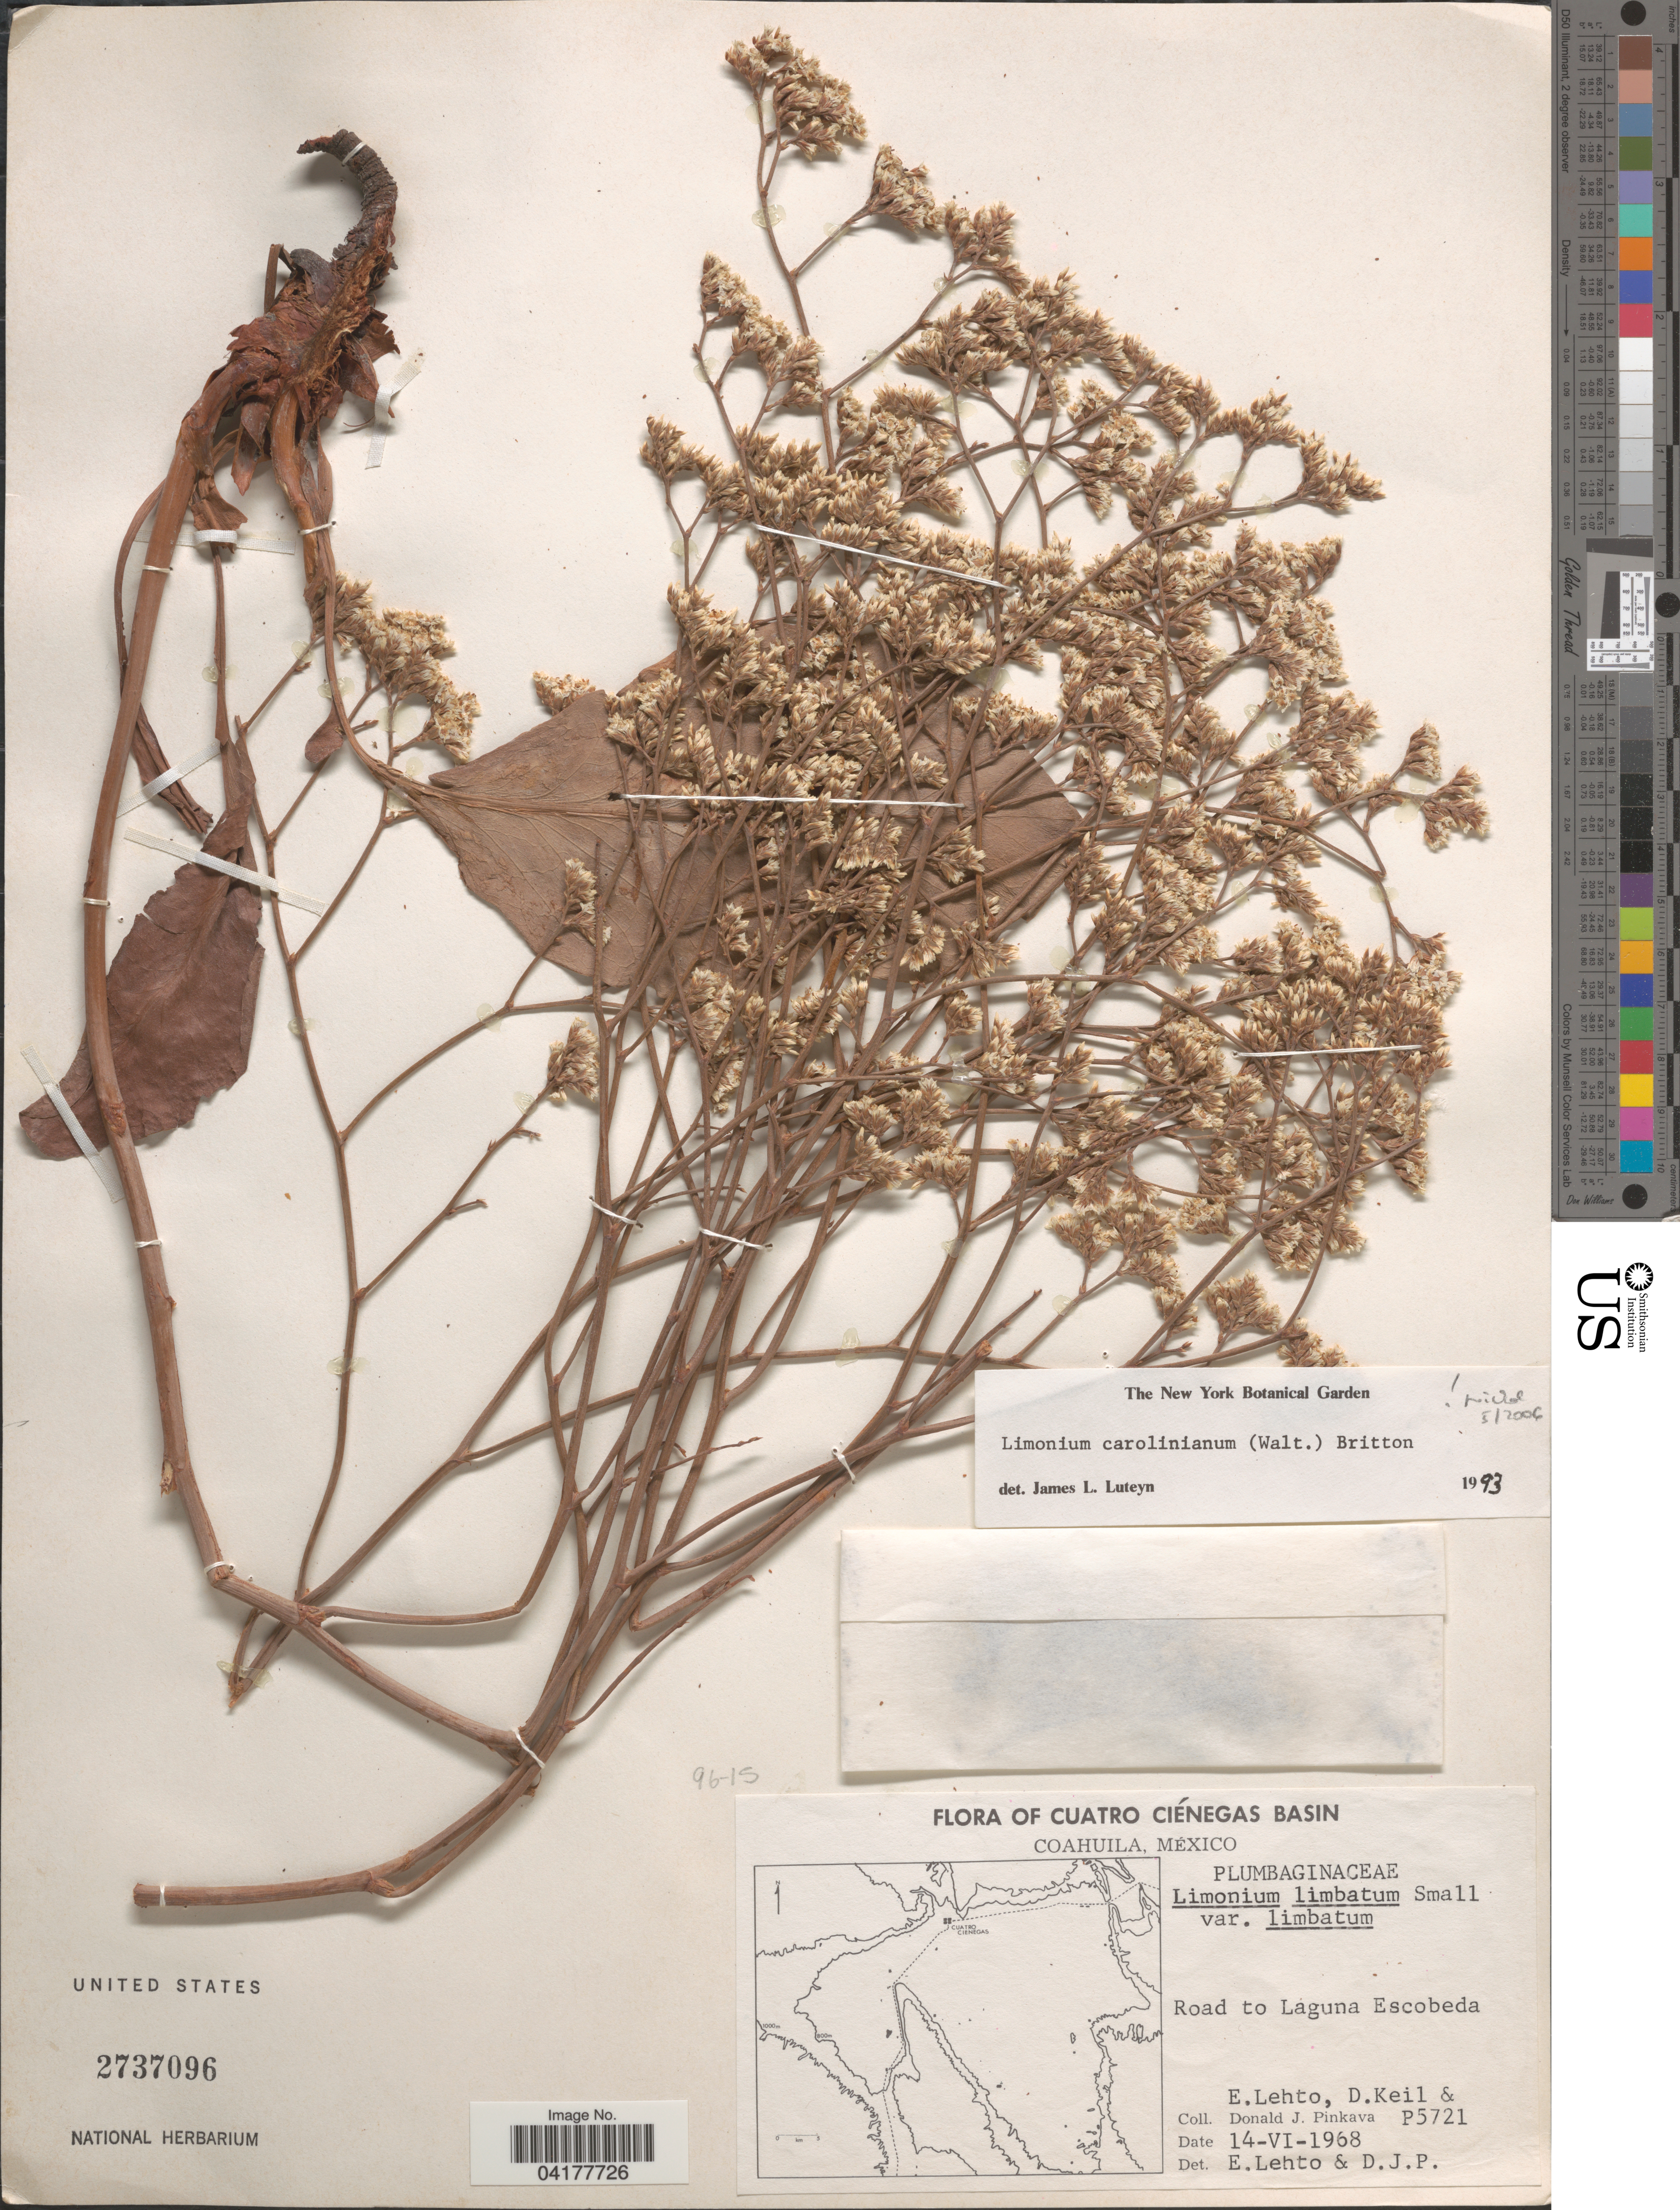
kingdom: Plantae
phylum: Tracheophyta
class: Magnoliopsida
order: Caryophyllales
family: Plumbaginaceae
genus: Limonium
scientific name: Limonium carolinianum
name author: (Walter) Britton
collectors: E. Lehto, D. J. Keil & D. J. Pinkava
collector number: P5721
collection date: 1968-06-14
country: Mexico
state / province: Coahuila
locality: Cuatro Ciénegas Basin. Road to Laguna Escobeda.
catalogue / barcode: US 2737096